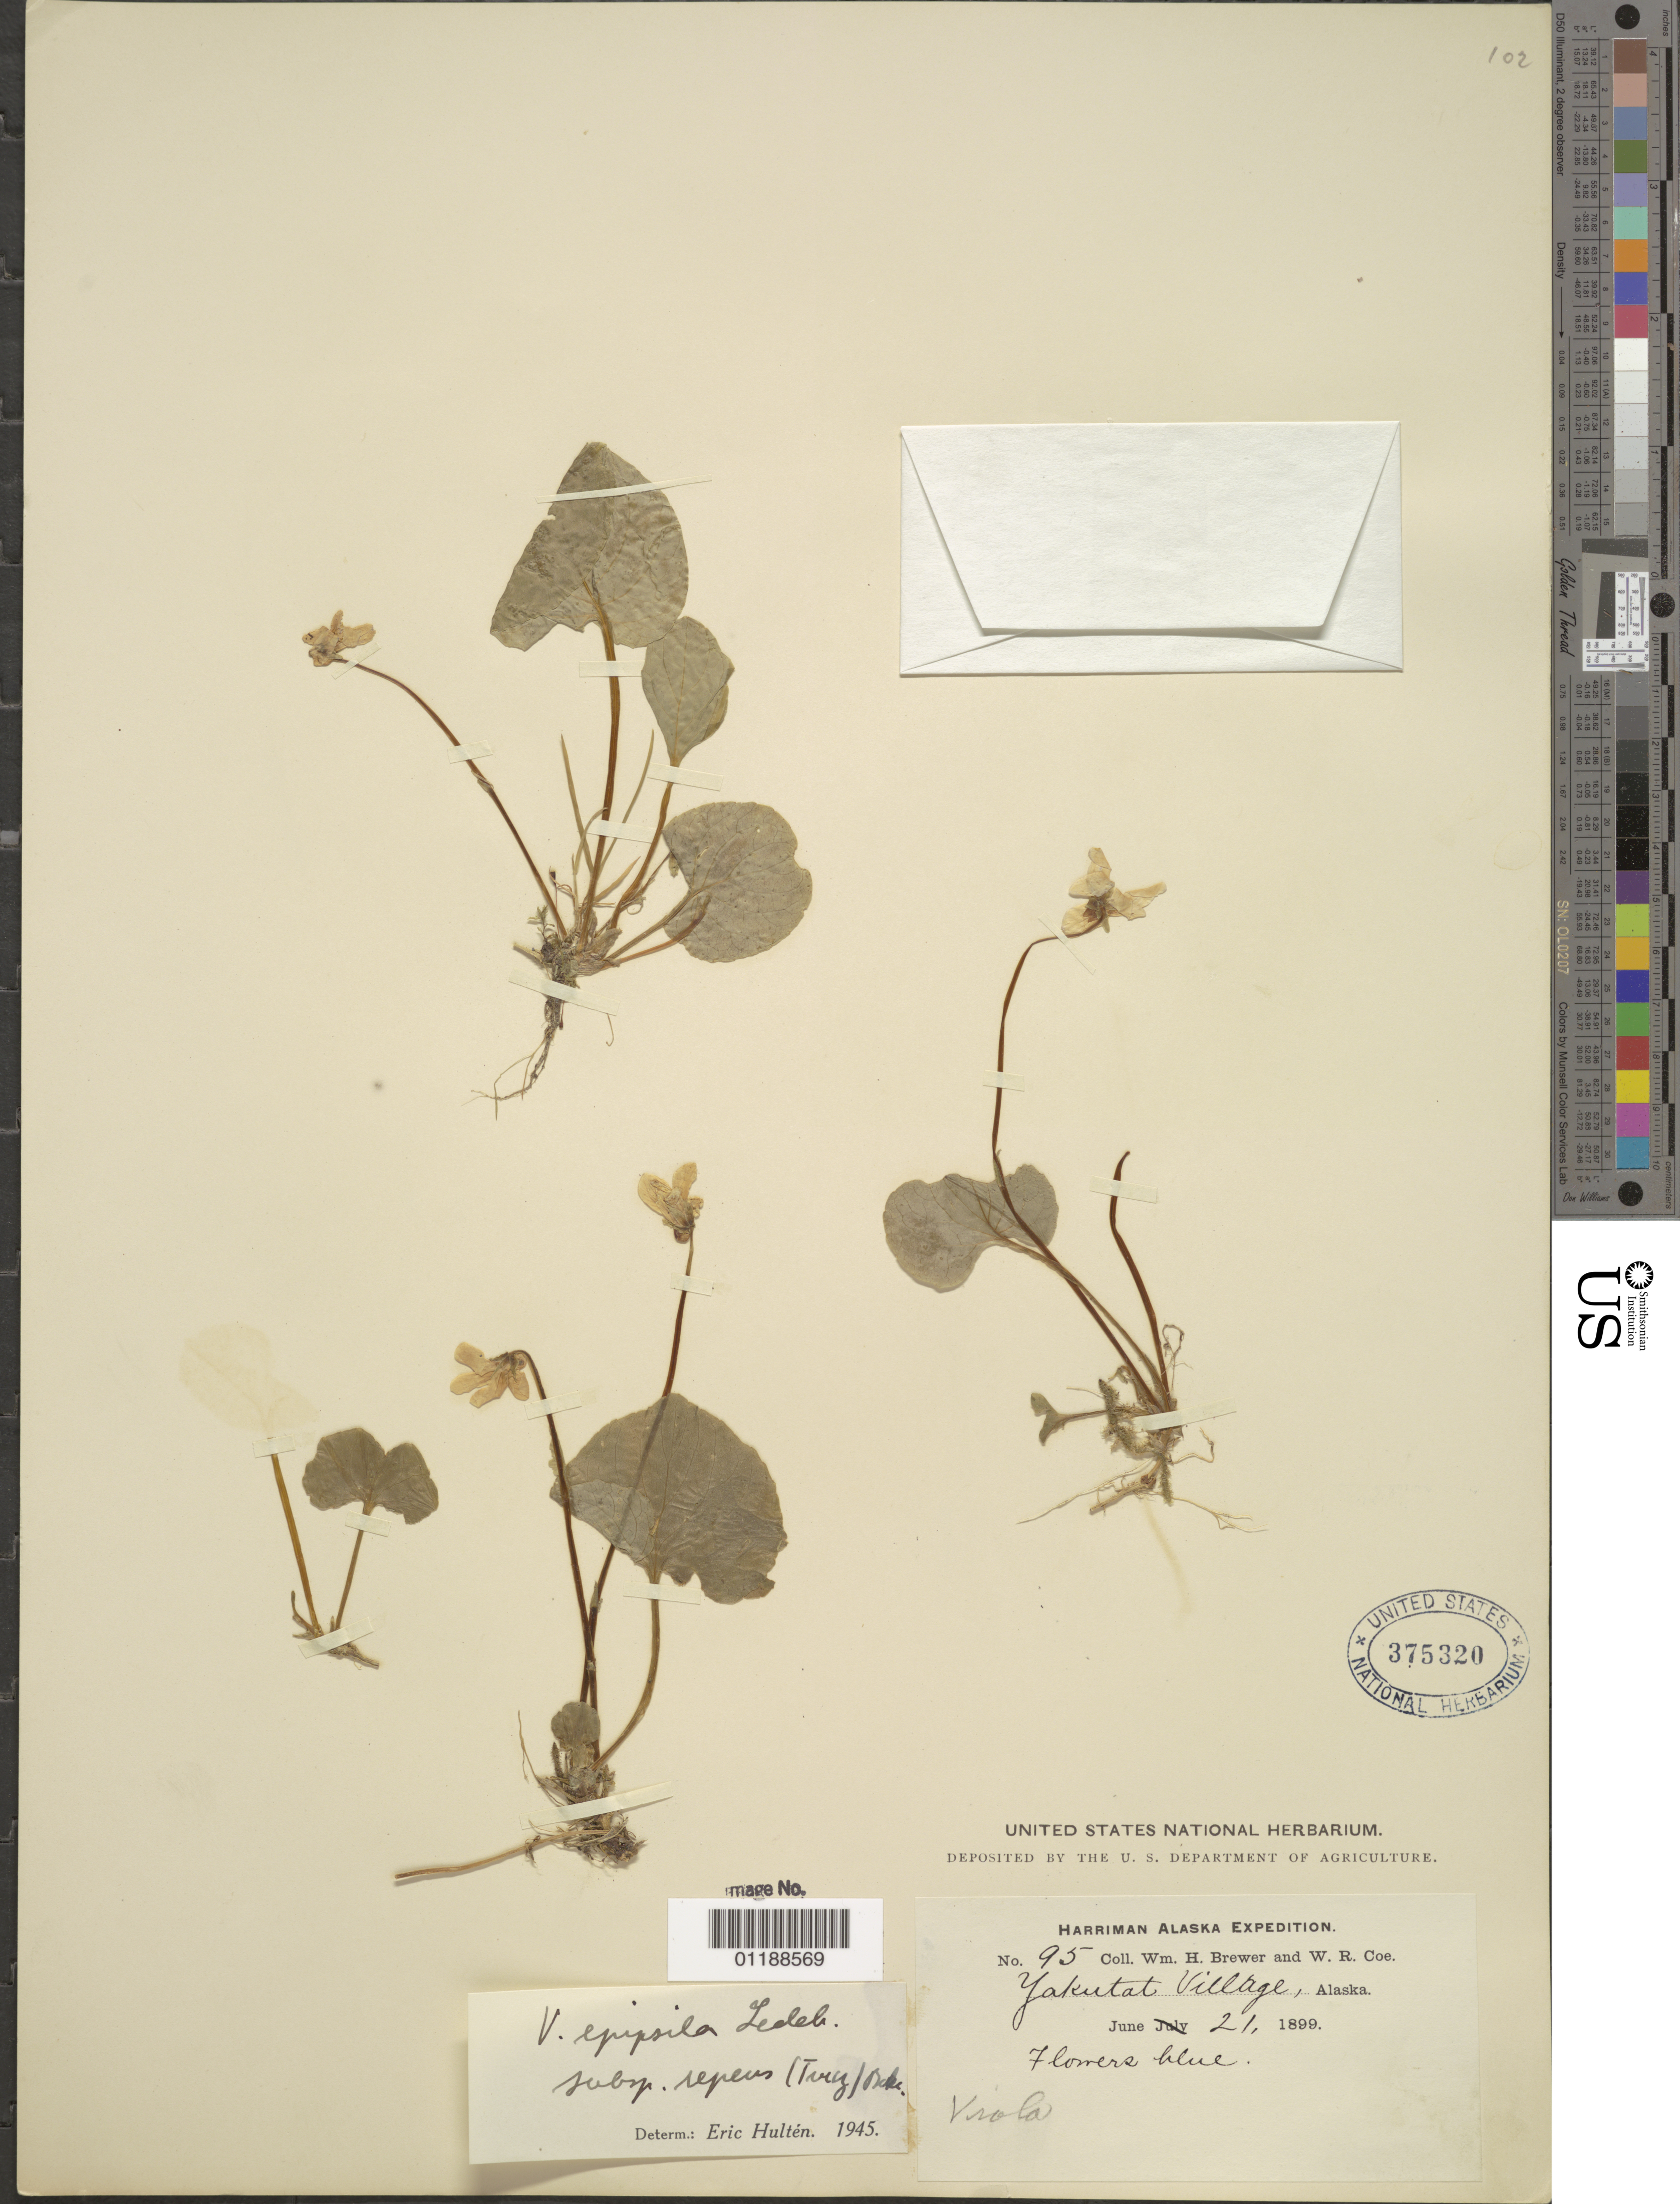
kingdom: Plantae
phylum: Tracheophyta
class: Magnoliopsida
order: Malpighiales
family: Violaceae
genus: Viola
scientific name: Viola epipsila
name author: Ledeb.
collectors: W. H. Brewer & W. Coe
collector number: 95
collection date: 1899-06-21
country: United States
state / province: Alaska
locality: Yakutat Bay.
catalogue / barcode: US 375320